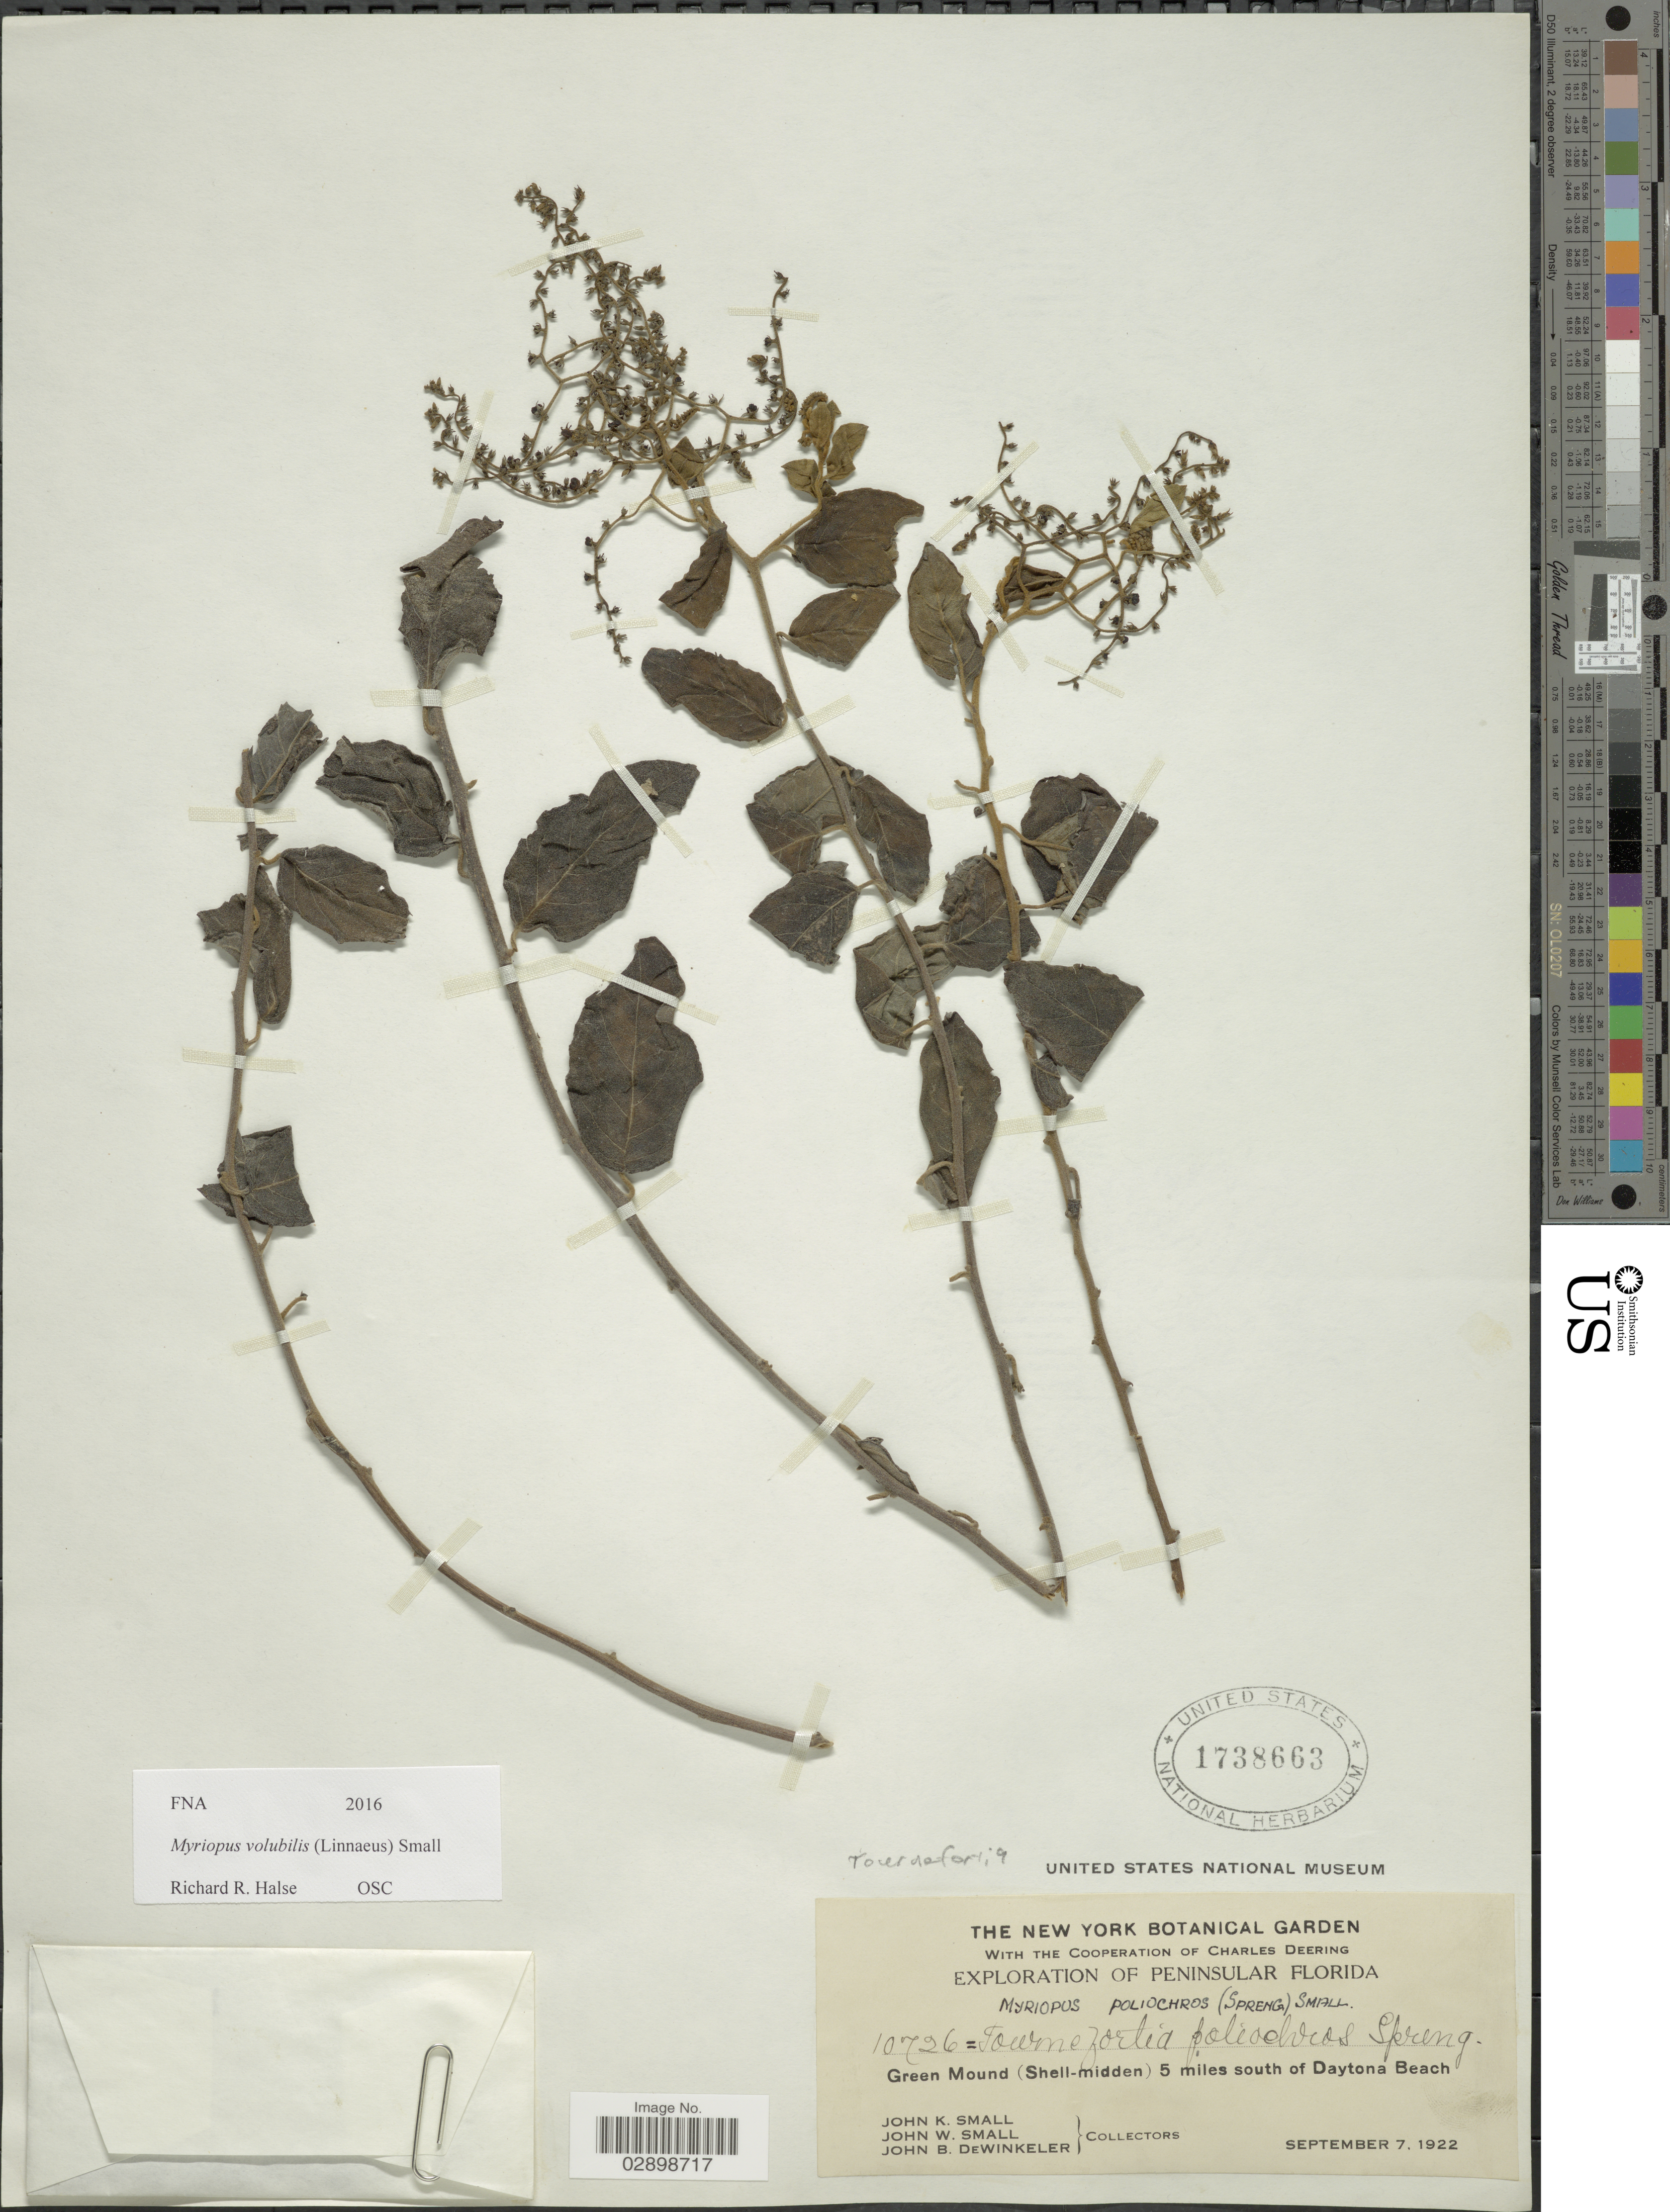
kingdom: Plantae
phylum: Tracheophyta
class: Magnoliopsida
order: Boraginales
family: Heliotropiaceae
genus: Myriopus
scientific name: Myriopus volubilis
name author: (L.) Small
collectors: J. K. Small, J. Small & J. B. Dewinkeler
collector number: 10726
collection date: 1922-09-07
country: United States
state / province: Florida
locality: Peninsular Florida. Green Mound (Shell-midden) 5 miles south of Daytona Beach.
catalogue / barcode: US 1738663